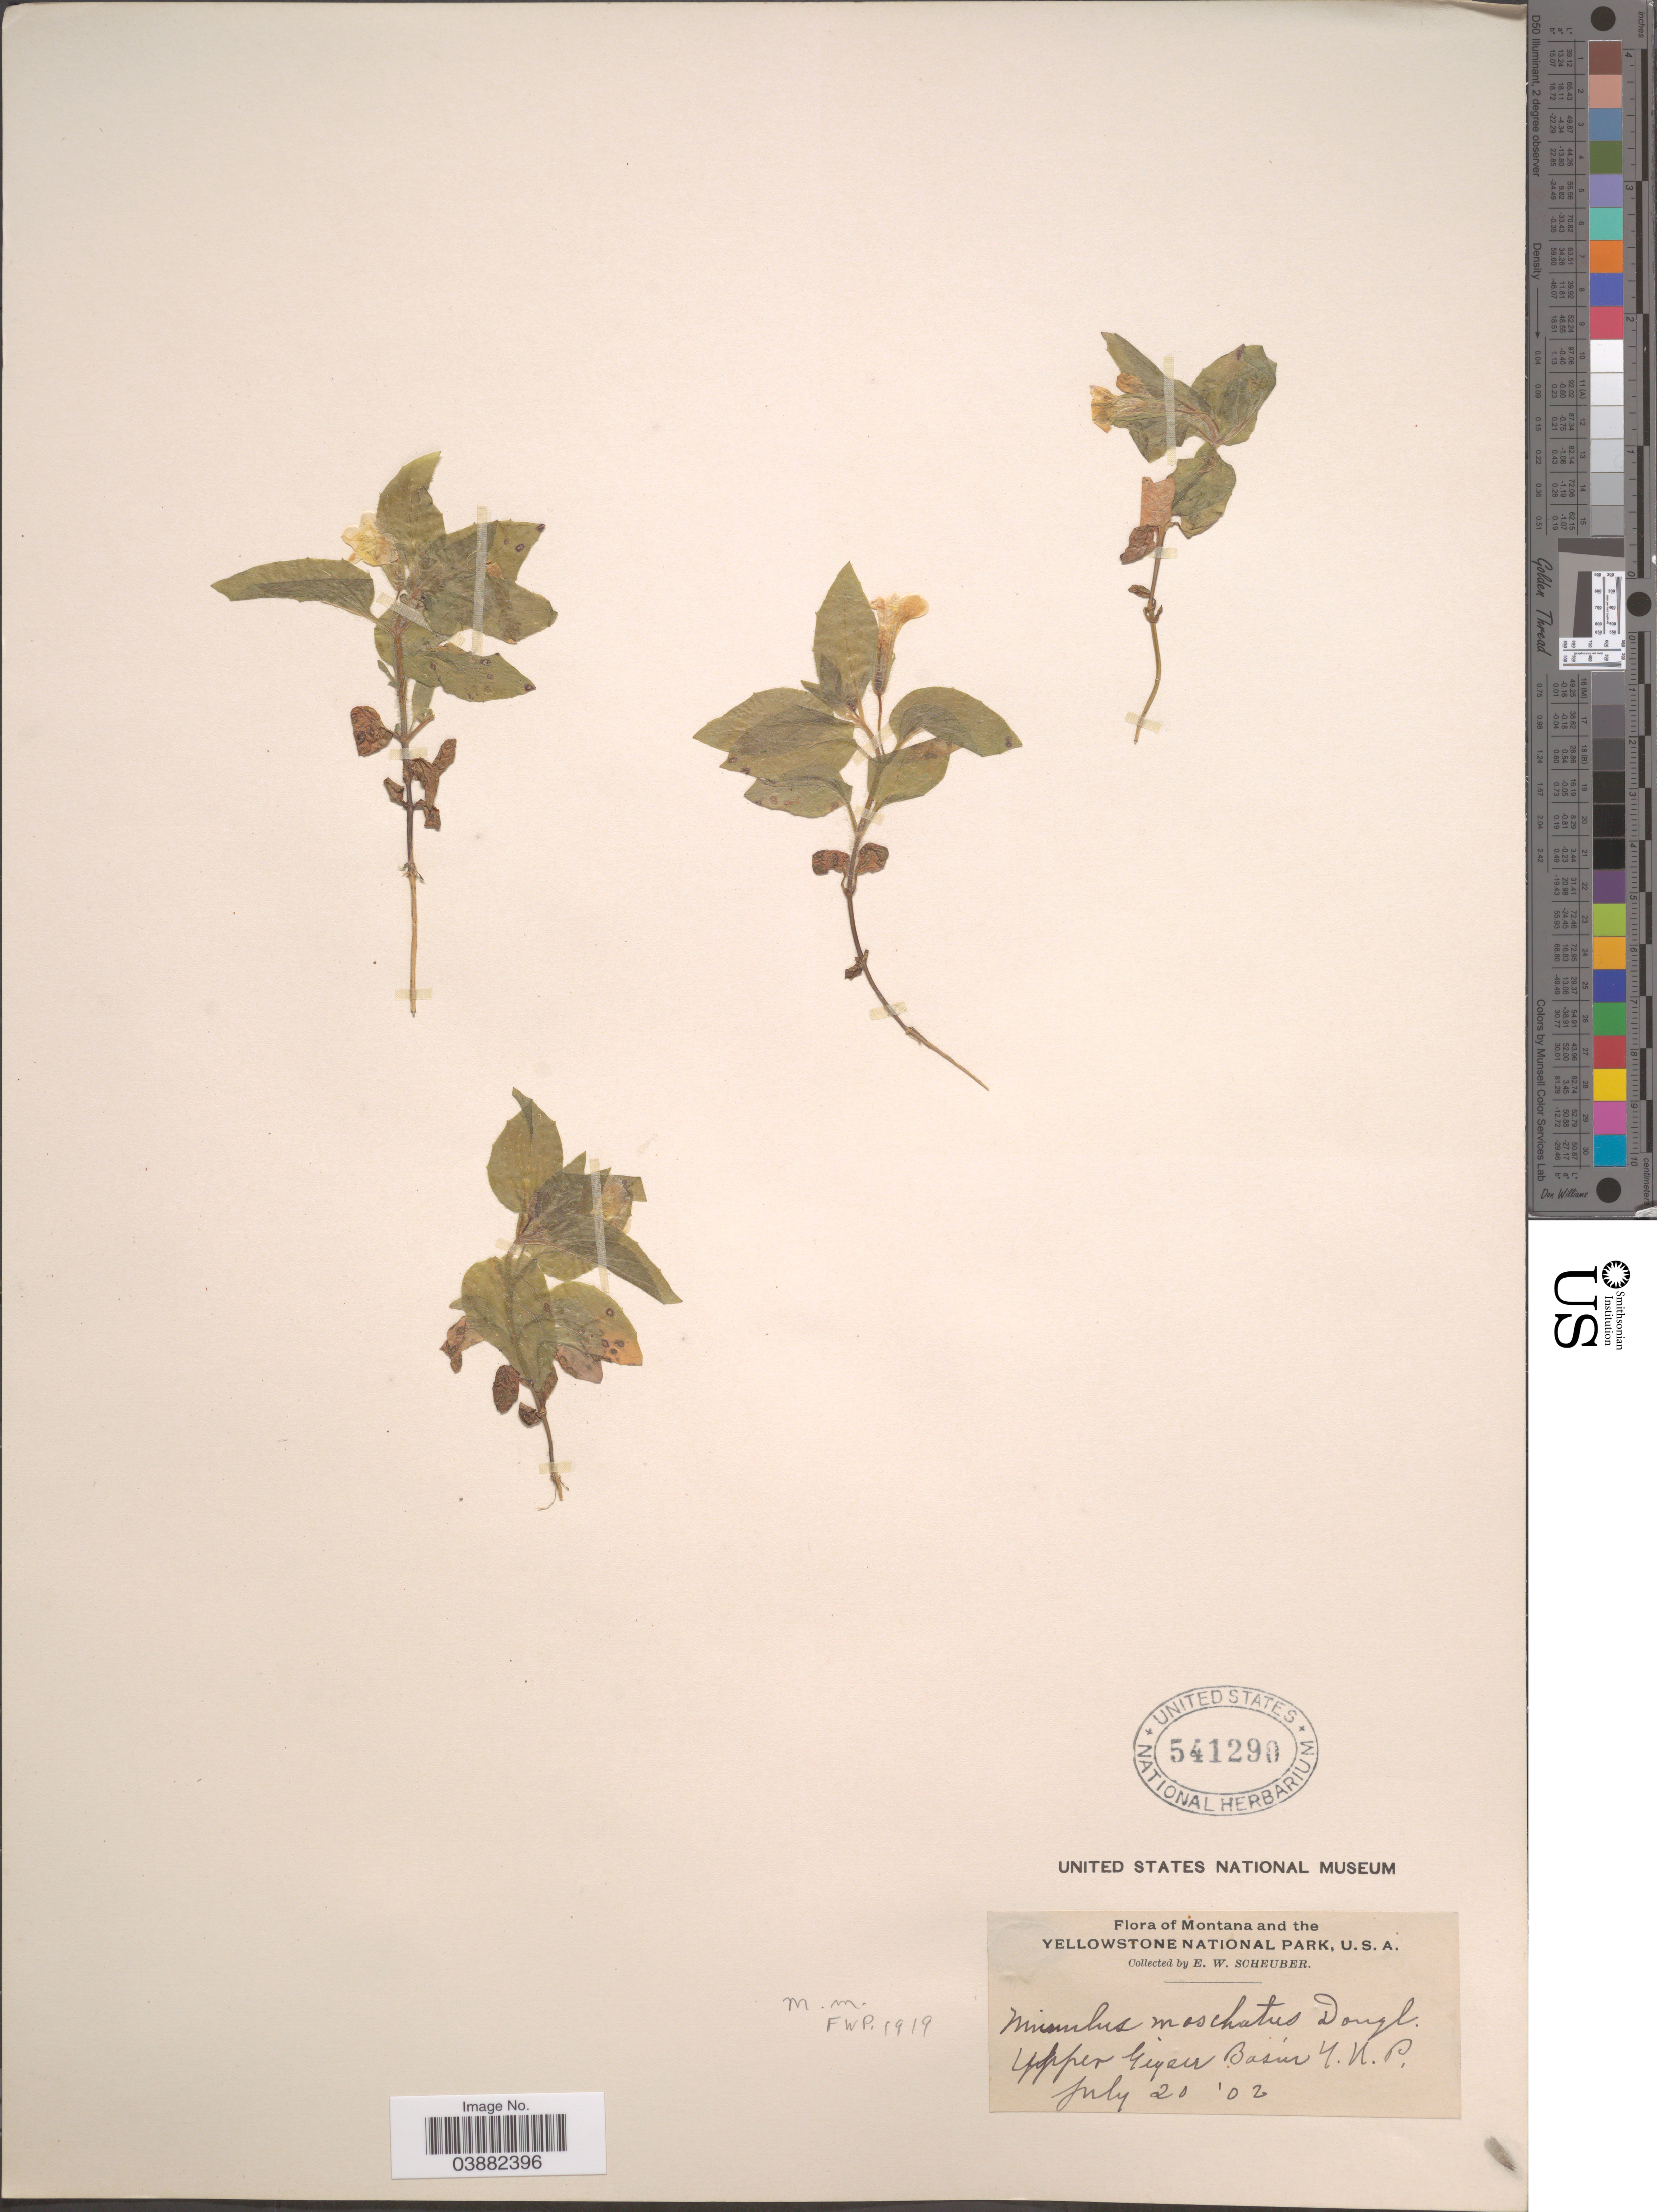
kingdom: Plantae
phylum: Tracheophyta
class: Magnoliopsida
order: Lamiales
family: Phrymaceae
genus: Mimulus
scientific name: Mimulus moschatus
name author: Douglas ex Lindl.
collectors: E. Scheuber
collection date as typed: Transcribed d/m/y: 20/7/2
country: United States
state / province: Montana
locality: The Yellowstone National Park. Upper Geyser Basin G. N. P.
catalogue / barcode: US 541290